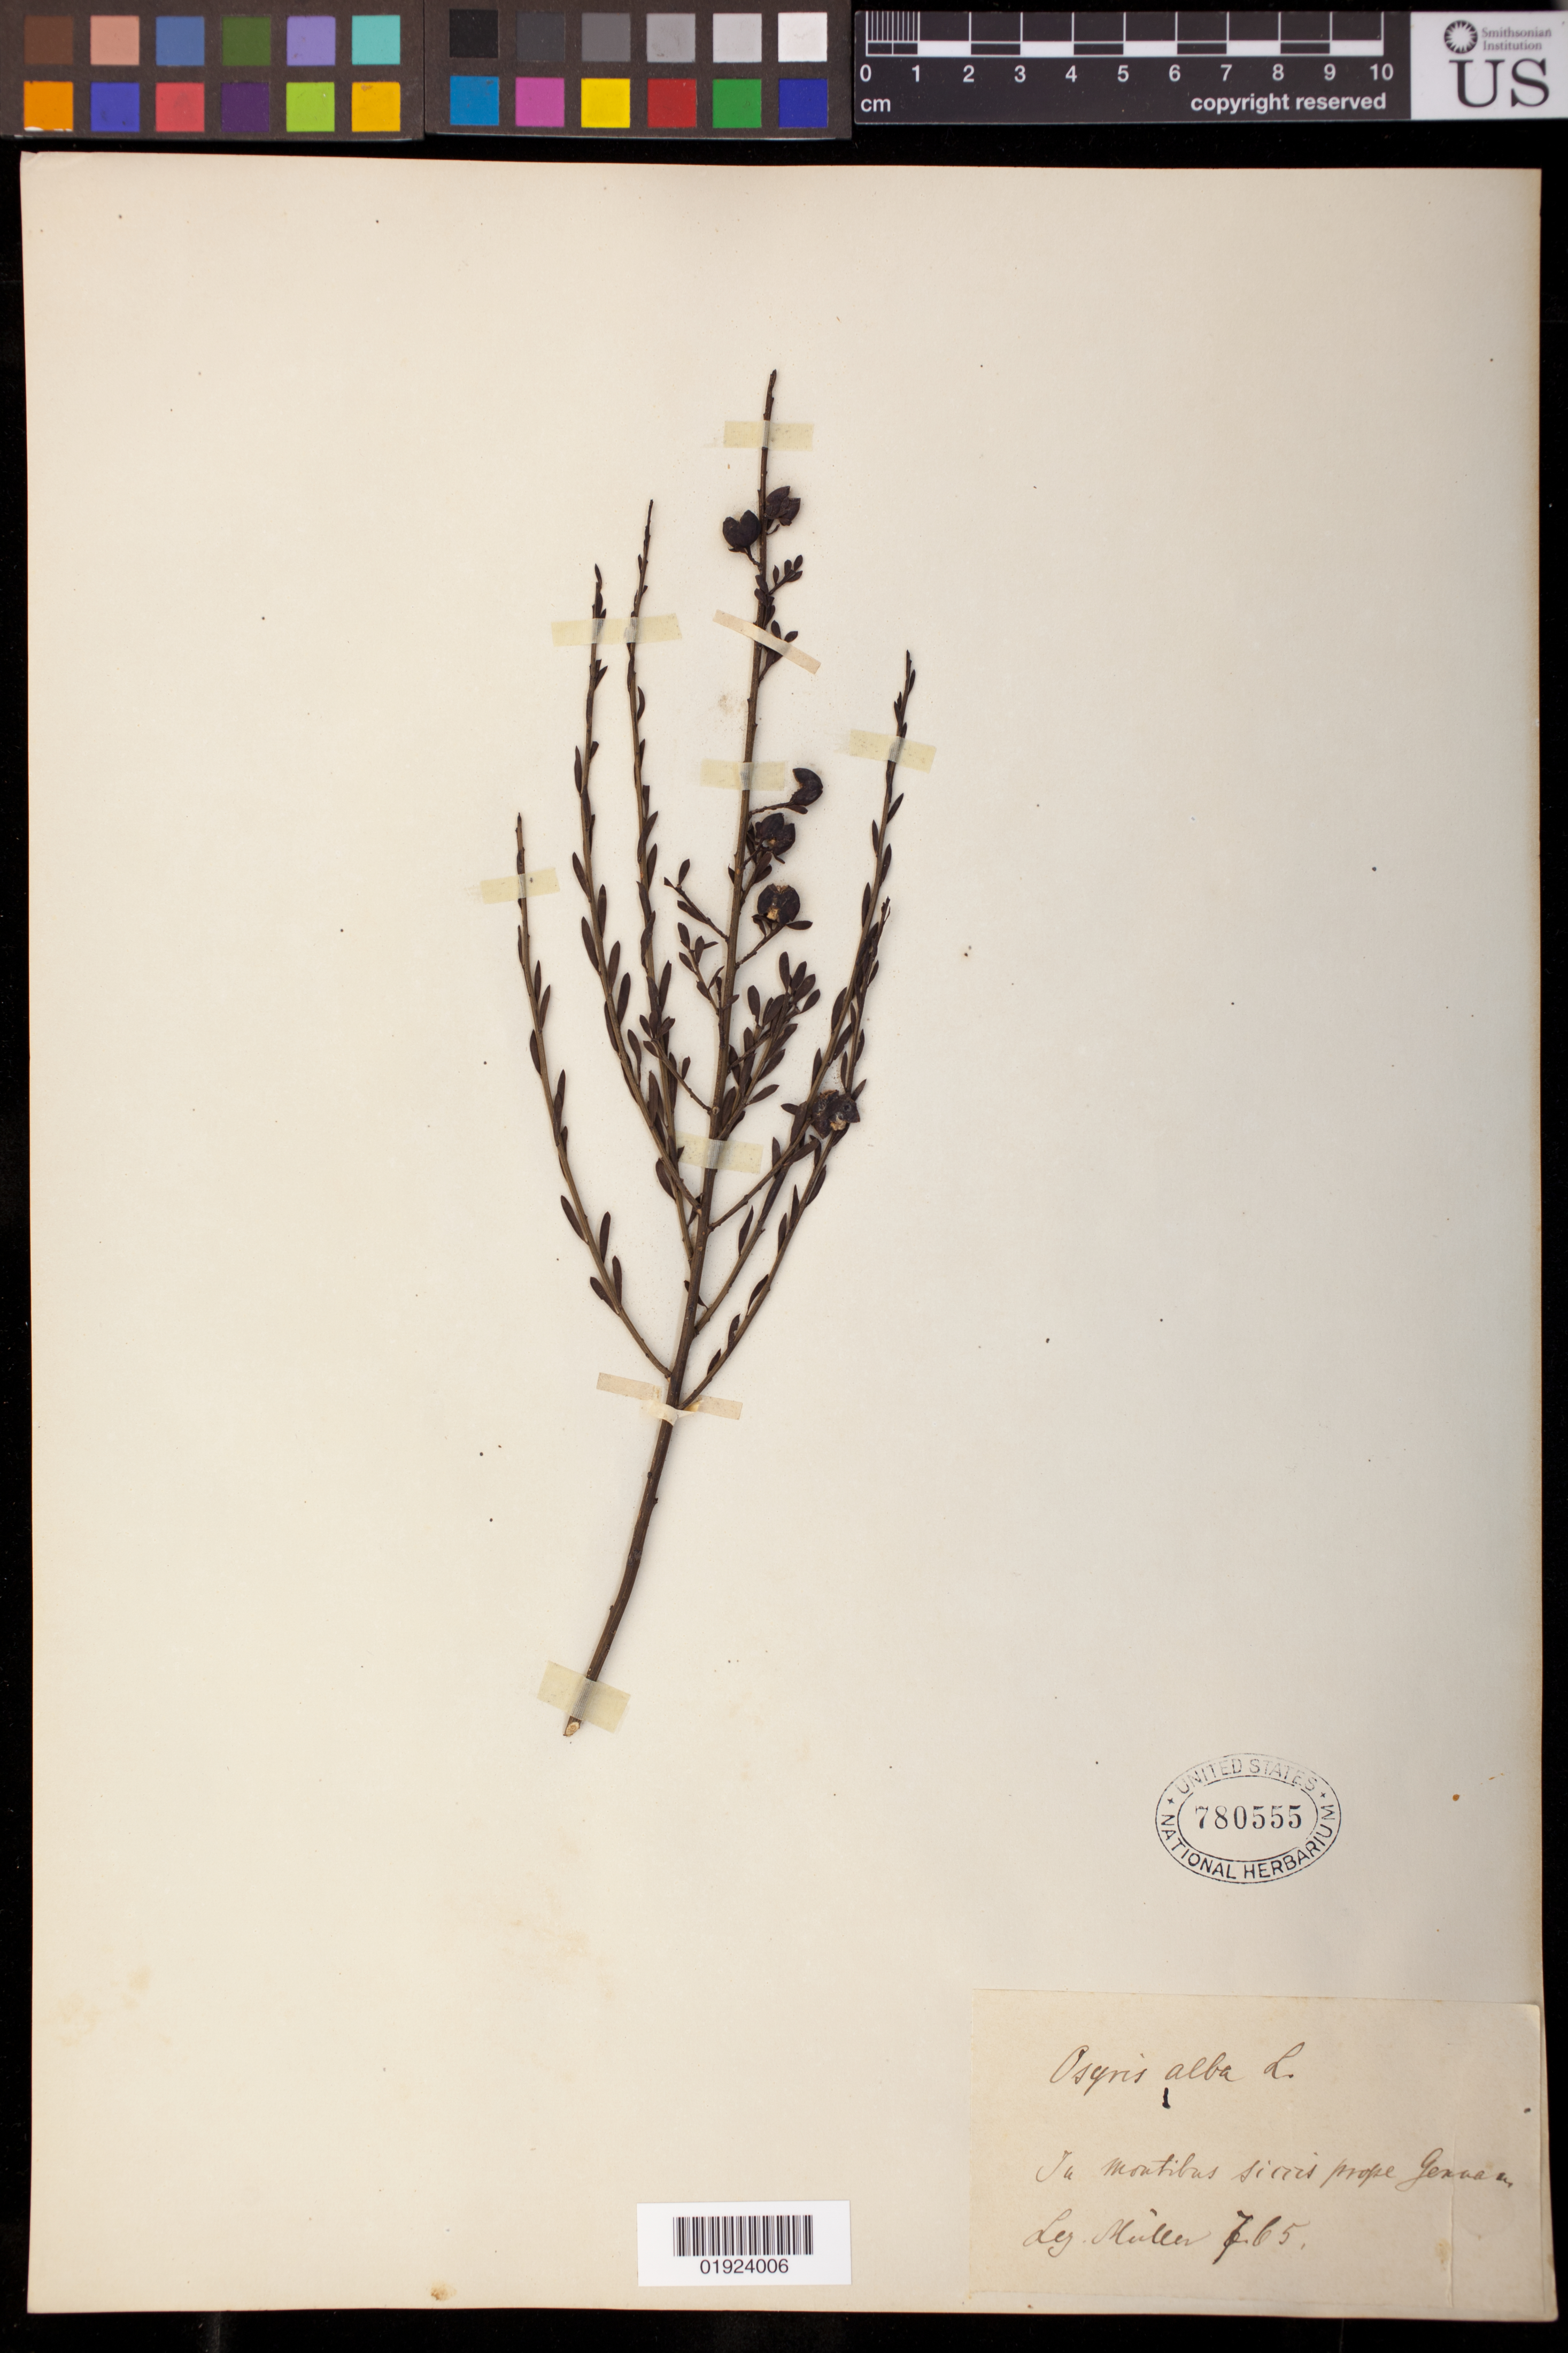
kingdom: Plantae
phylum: Tracheophyta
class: Magnoliopsida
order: Santalales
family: Santalaceae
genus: Osyris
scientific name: Osyris alba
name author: L.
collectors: -- Müller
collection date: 1865-07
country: Italy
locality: In montibus sirris prope Genoans [Genoa]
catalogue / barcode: US 780555